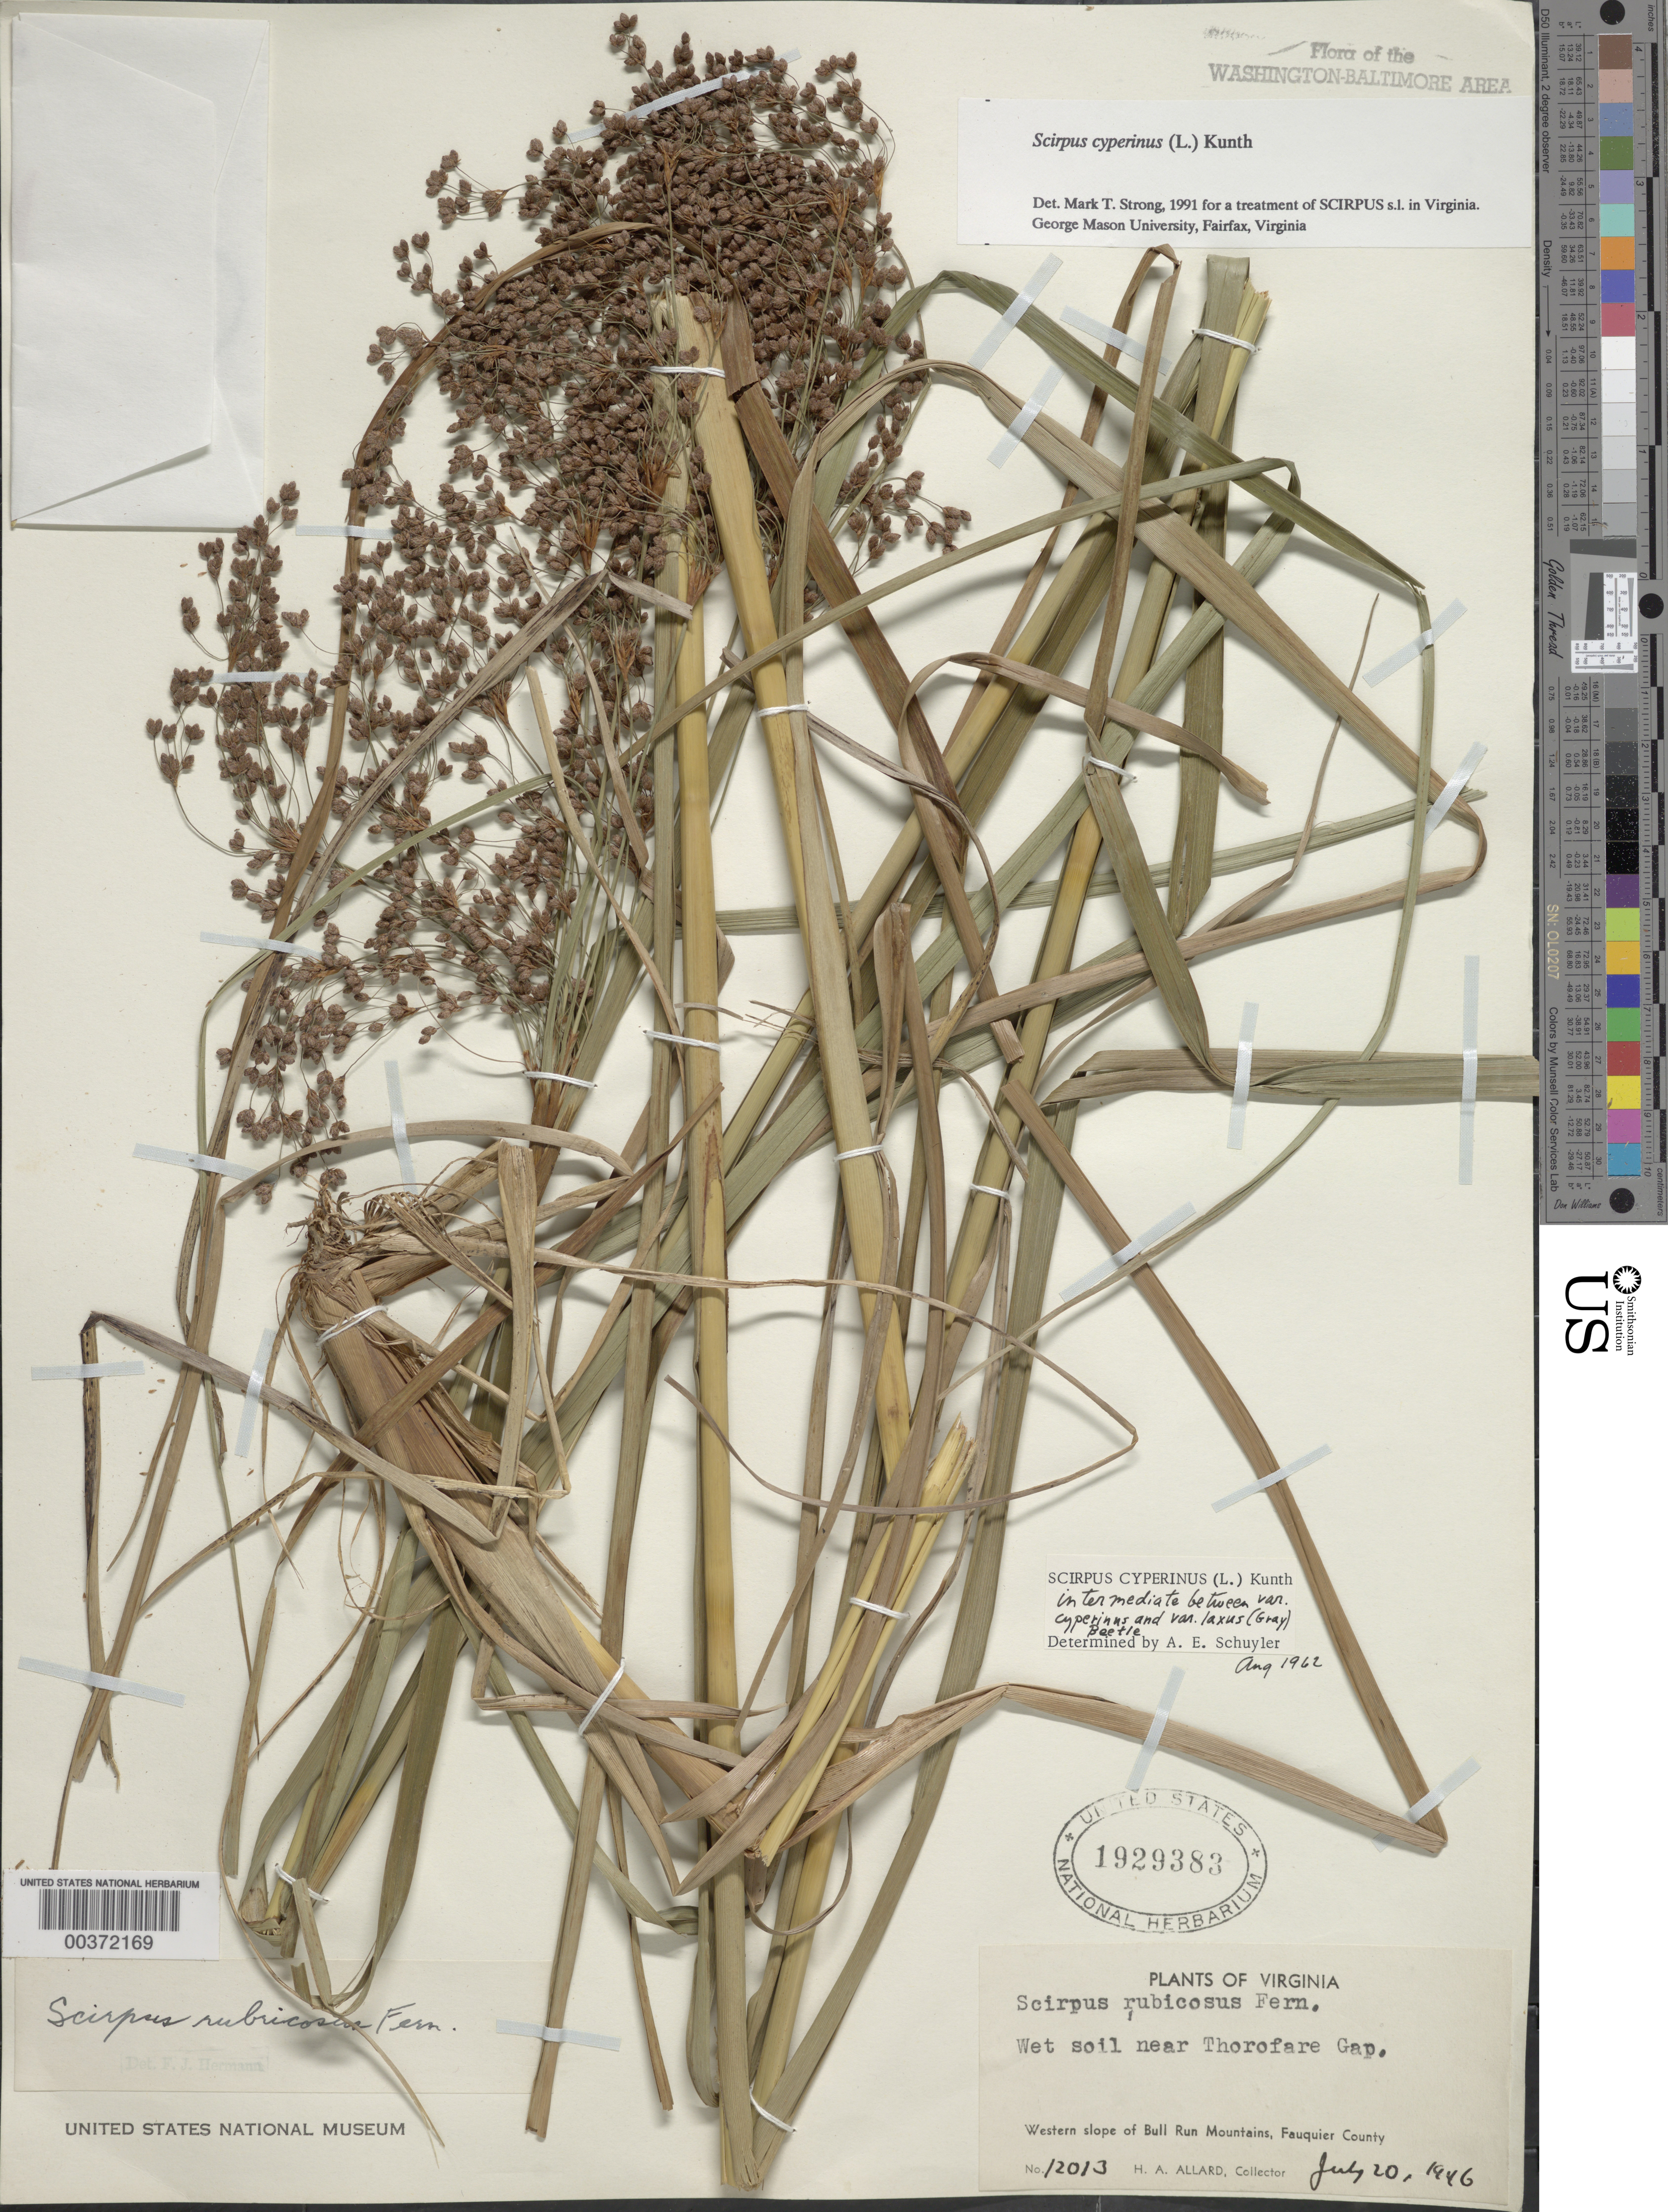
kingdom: Plantae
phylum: Tracheophyta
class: Liliopsida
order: Poales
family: Cyperaceae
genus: Scirpus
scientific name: Scirpus cyperinus (L.) Kunth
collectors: H. A. Allard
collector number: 12013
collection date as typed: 20 Jul 1946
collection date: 1946-07-20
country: United States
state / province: Virginia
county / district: Fauquier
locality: Thorofare Gap vicinity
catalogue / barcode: US 1929383